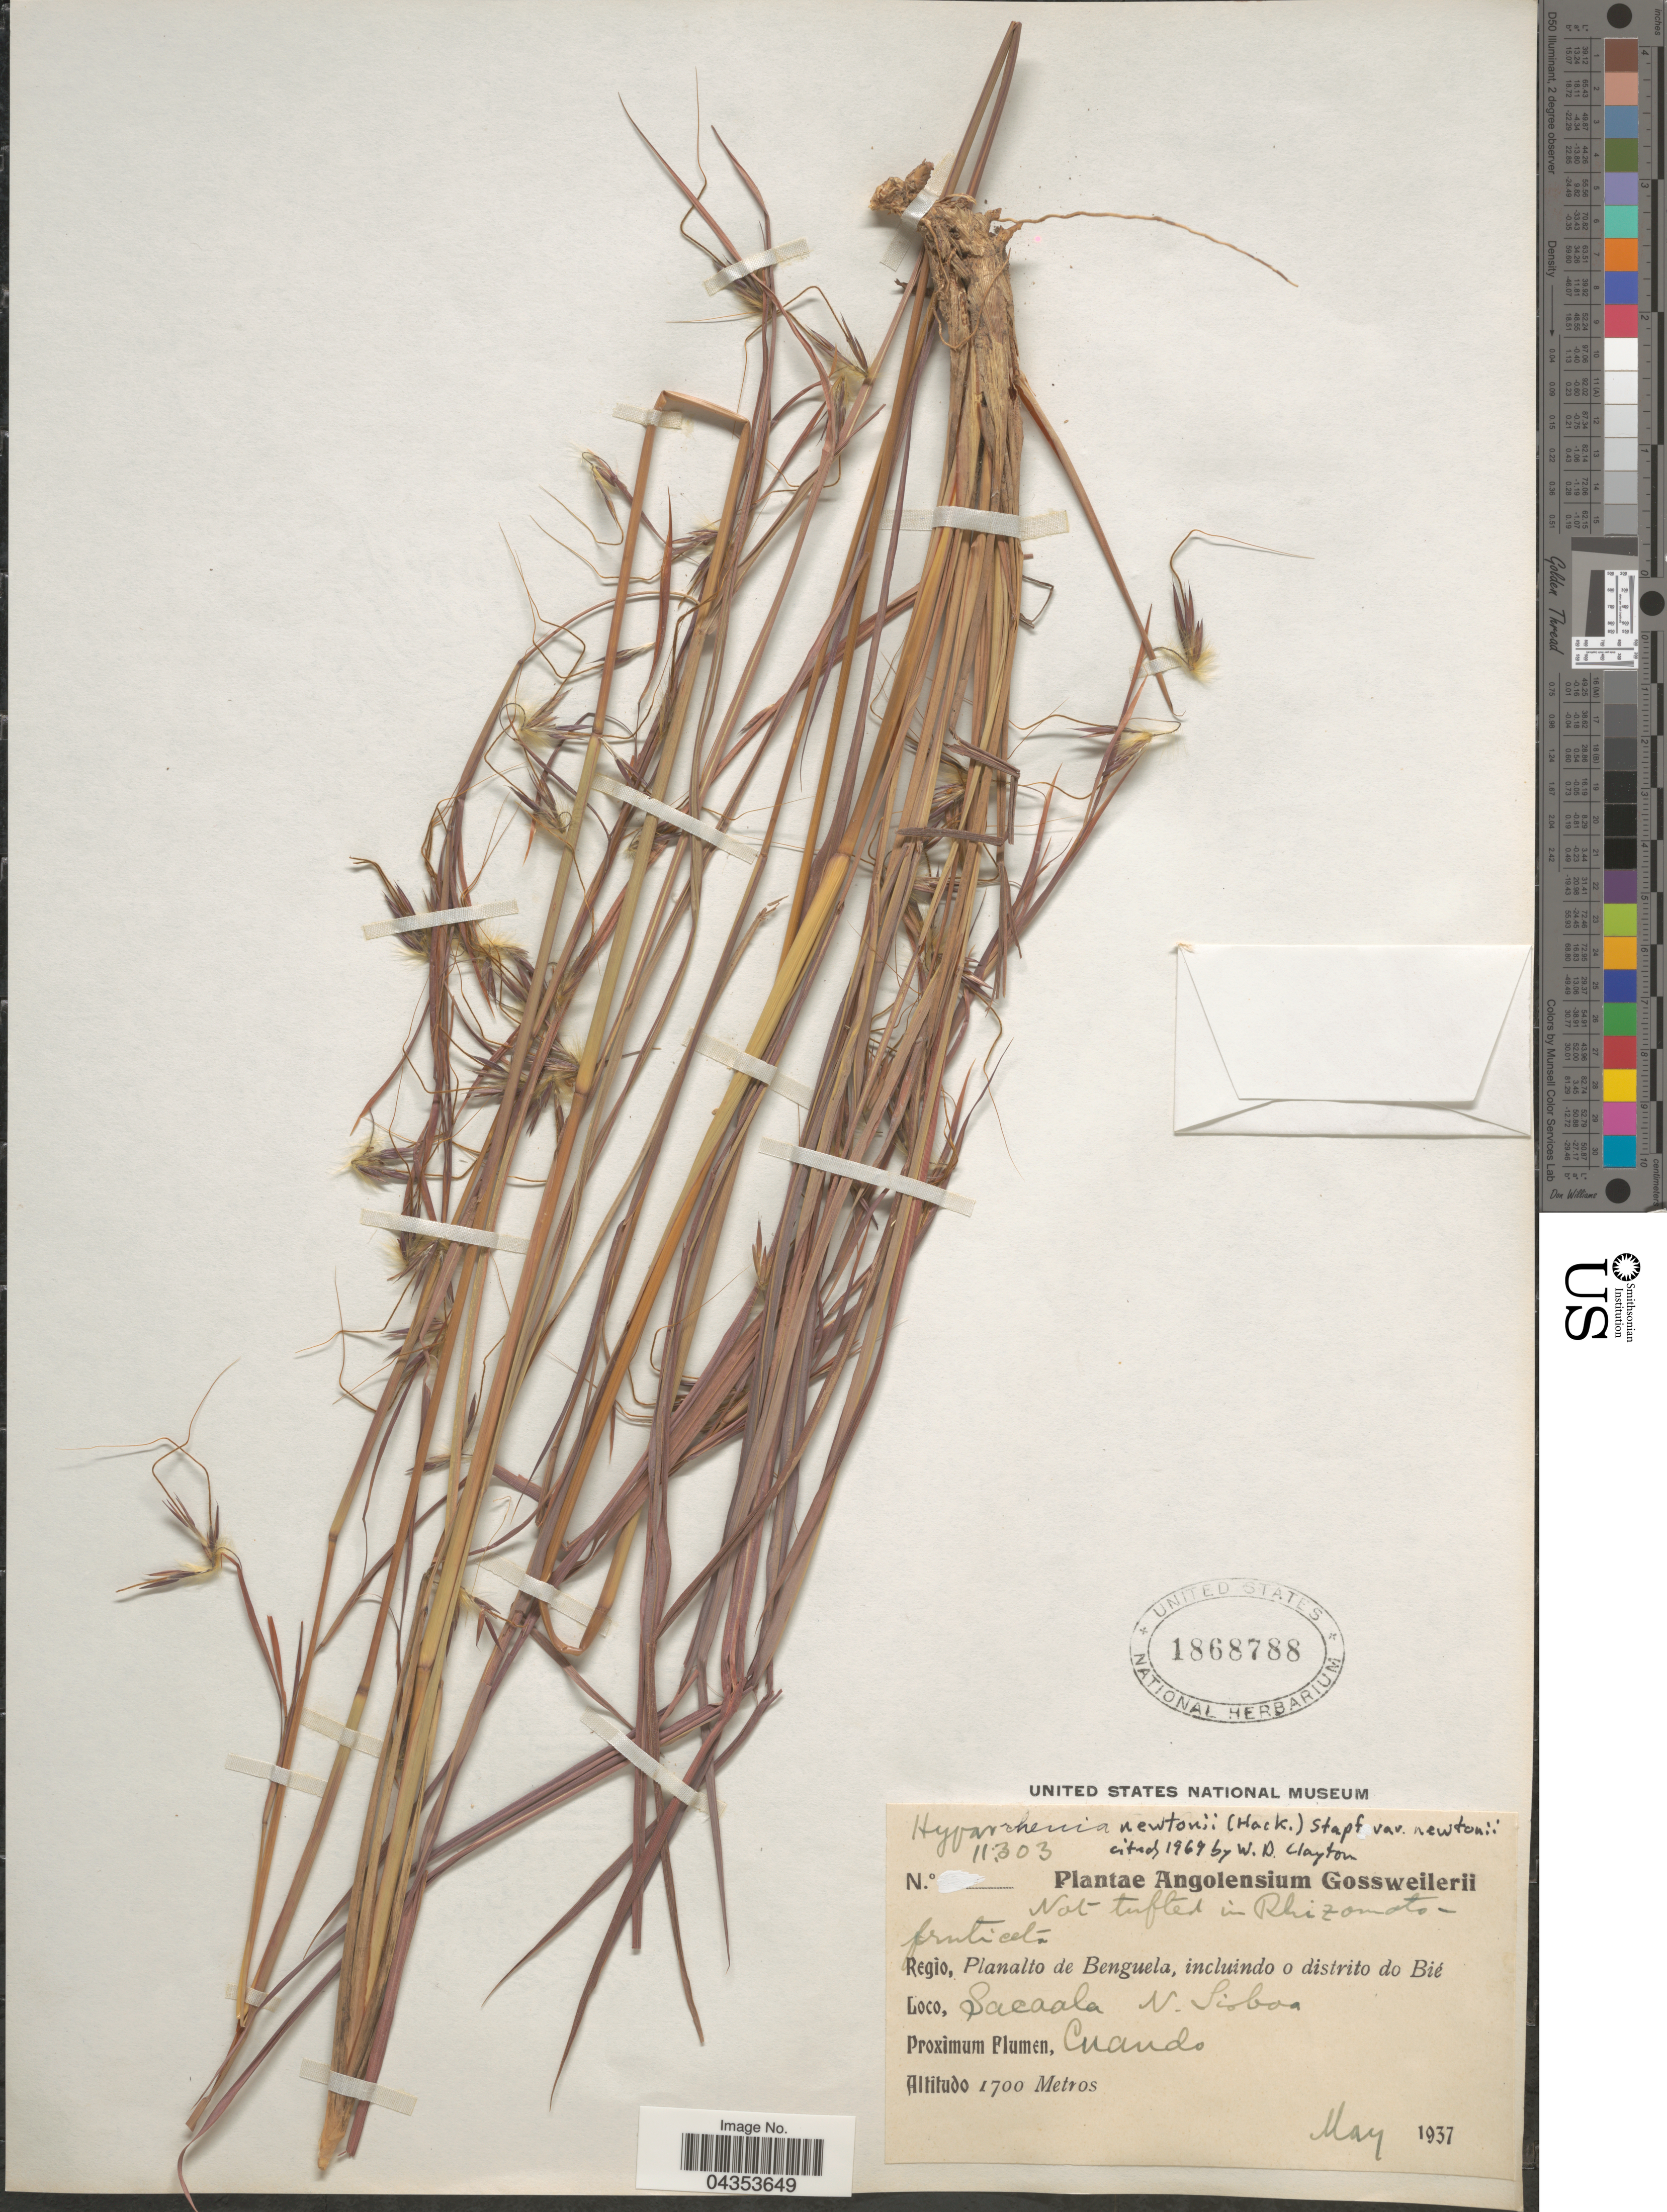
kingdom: Plantae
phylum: Tracheophyta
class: Liliopsida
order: Poales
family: Poaceae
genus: Hyparrhenia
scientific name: Hyparrhenia newtonii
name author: (Hack.) Staf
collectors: -. Gossweiler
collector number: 11303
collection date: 1937-05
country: Angola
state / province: Benguela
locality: Regìo, incluindo o distrito do Bié. Sacaala N. Lisboa. Proximum Flumen, Cuando.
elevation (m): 1700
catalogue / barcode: US 1868788